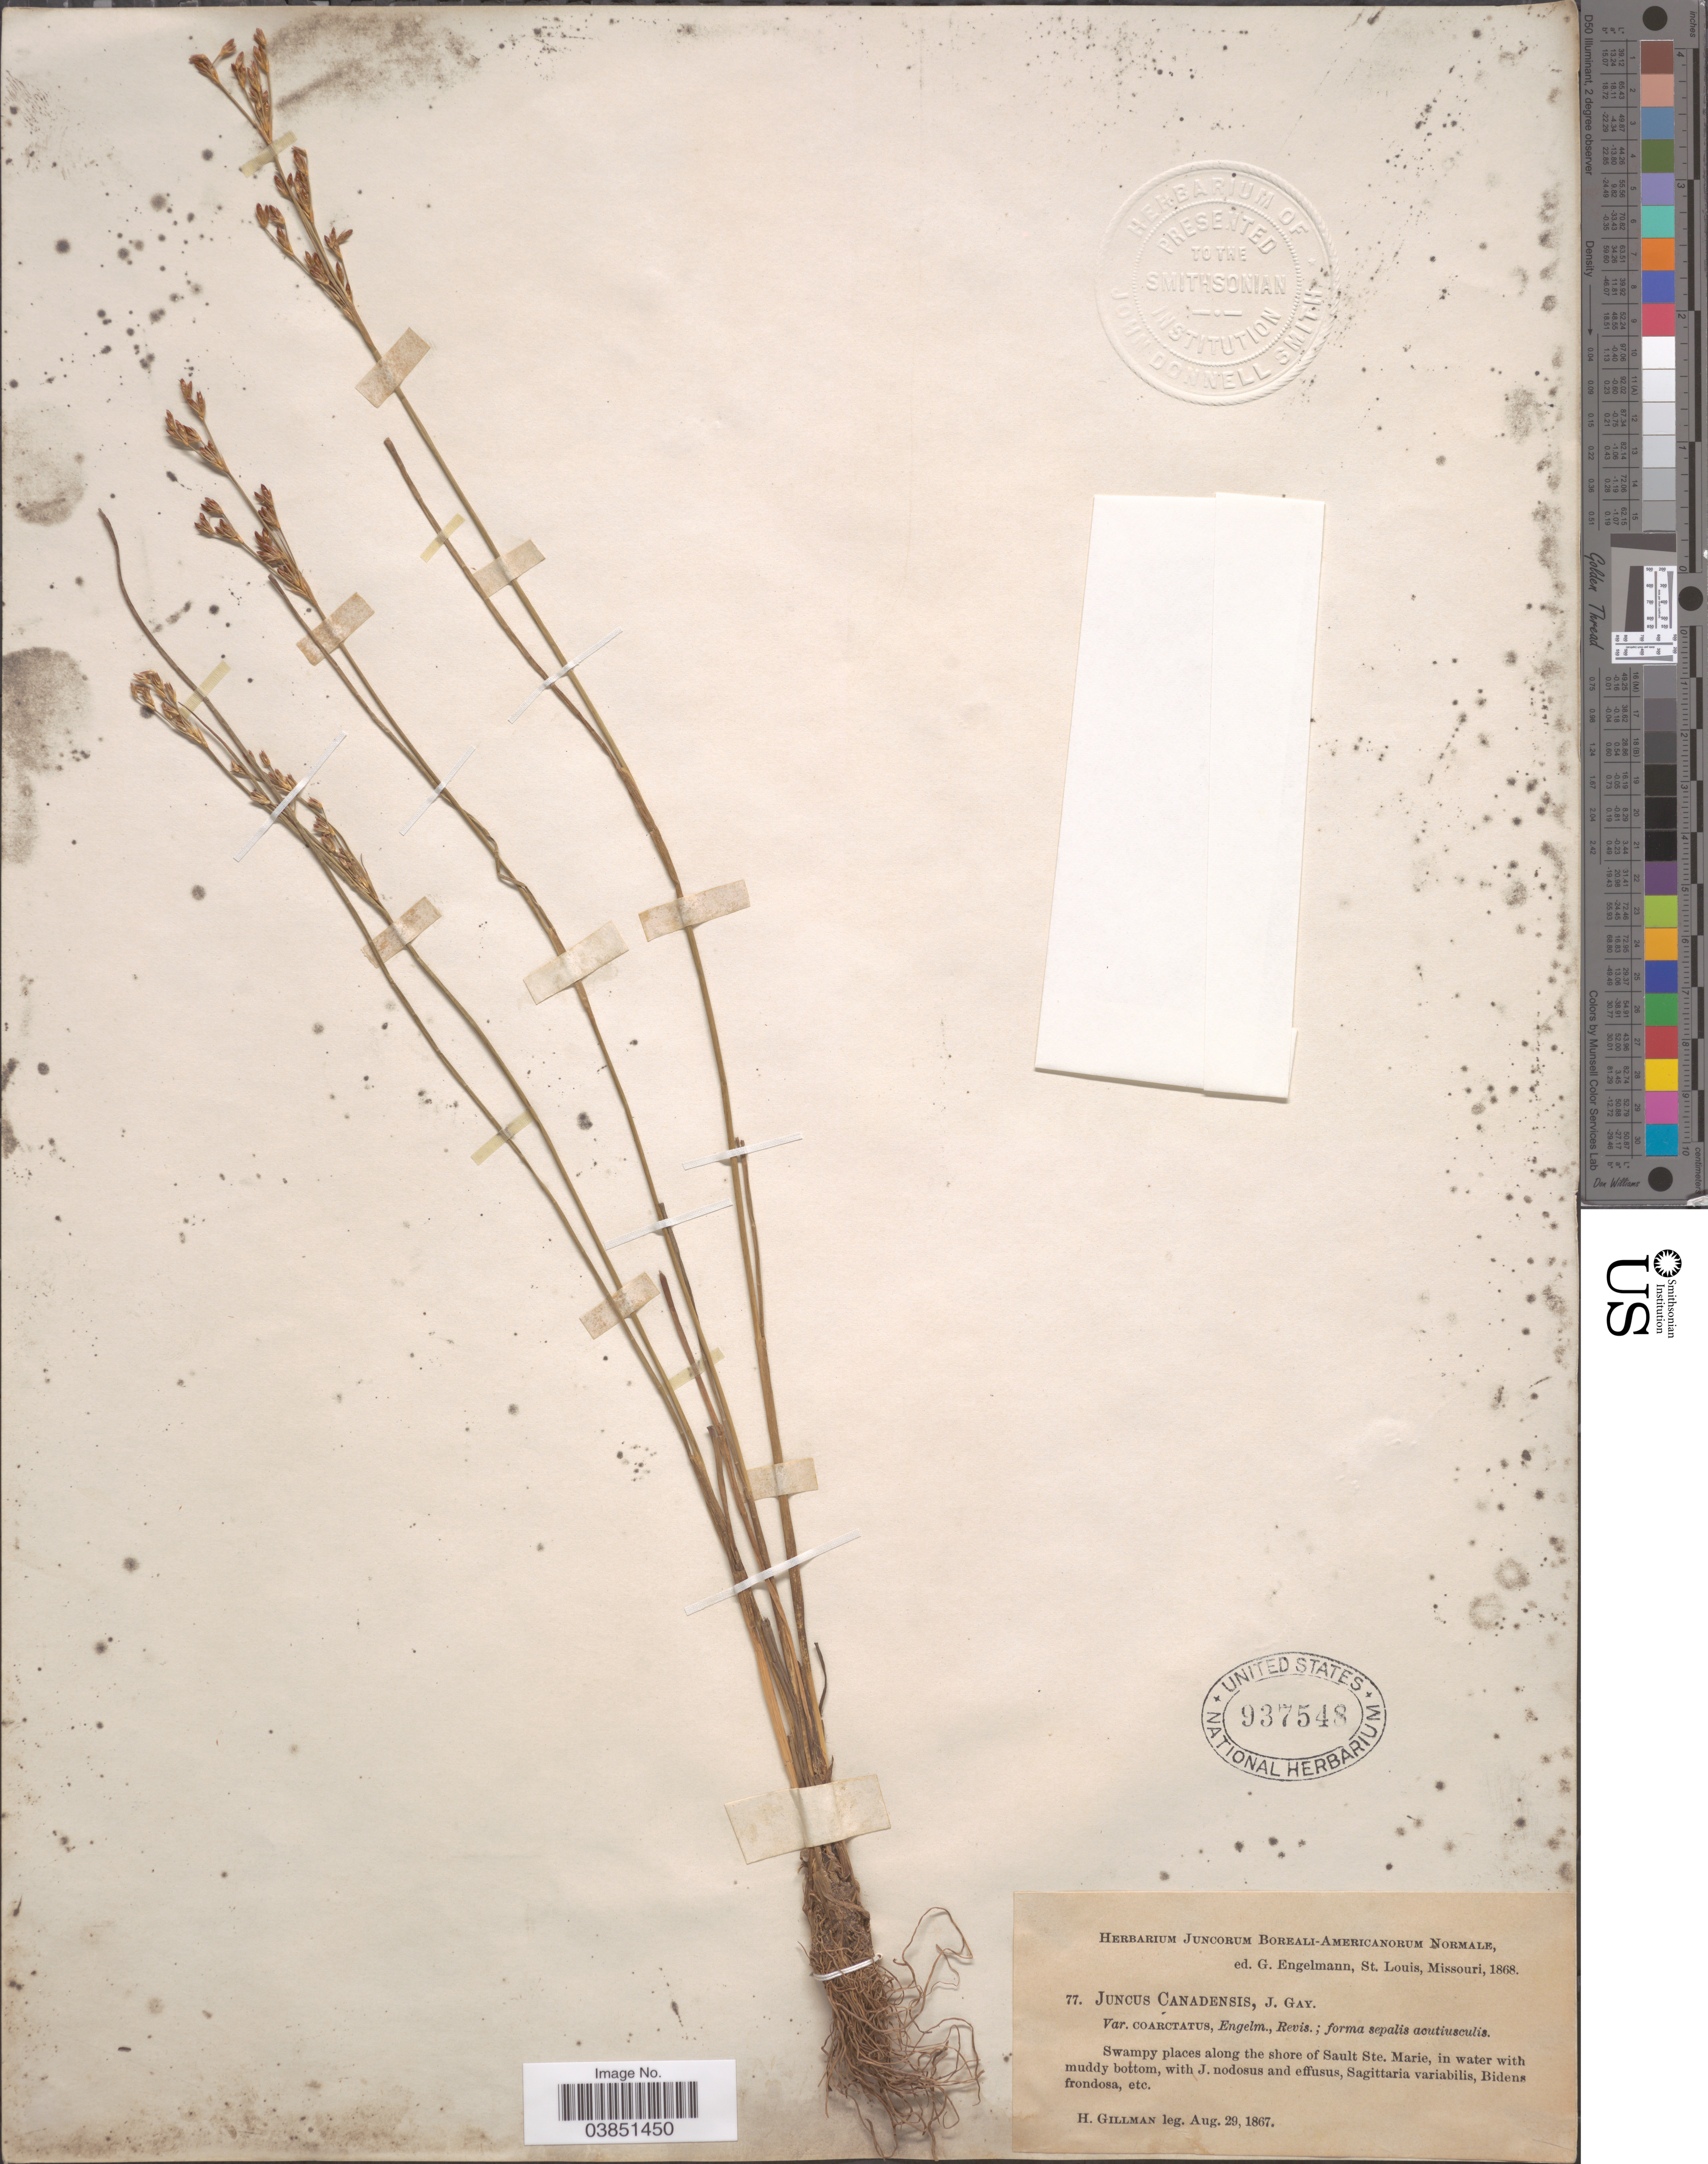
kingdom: Plantae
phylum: Tracheophyta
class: Liliopsida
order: Poales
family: Juncaceae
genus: Juncus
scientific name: Juncus canadensis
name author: J. Gay ex Laharpe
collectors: H. Gillman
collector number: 77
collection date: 1867-08-29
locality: Along the shore of Sault Ste. Marie.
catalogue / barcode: US 937548